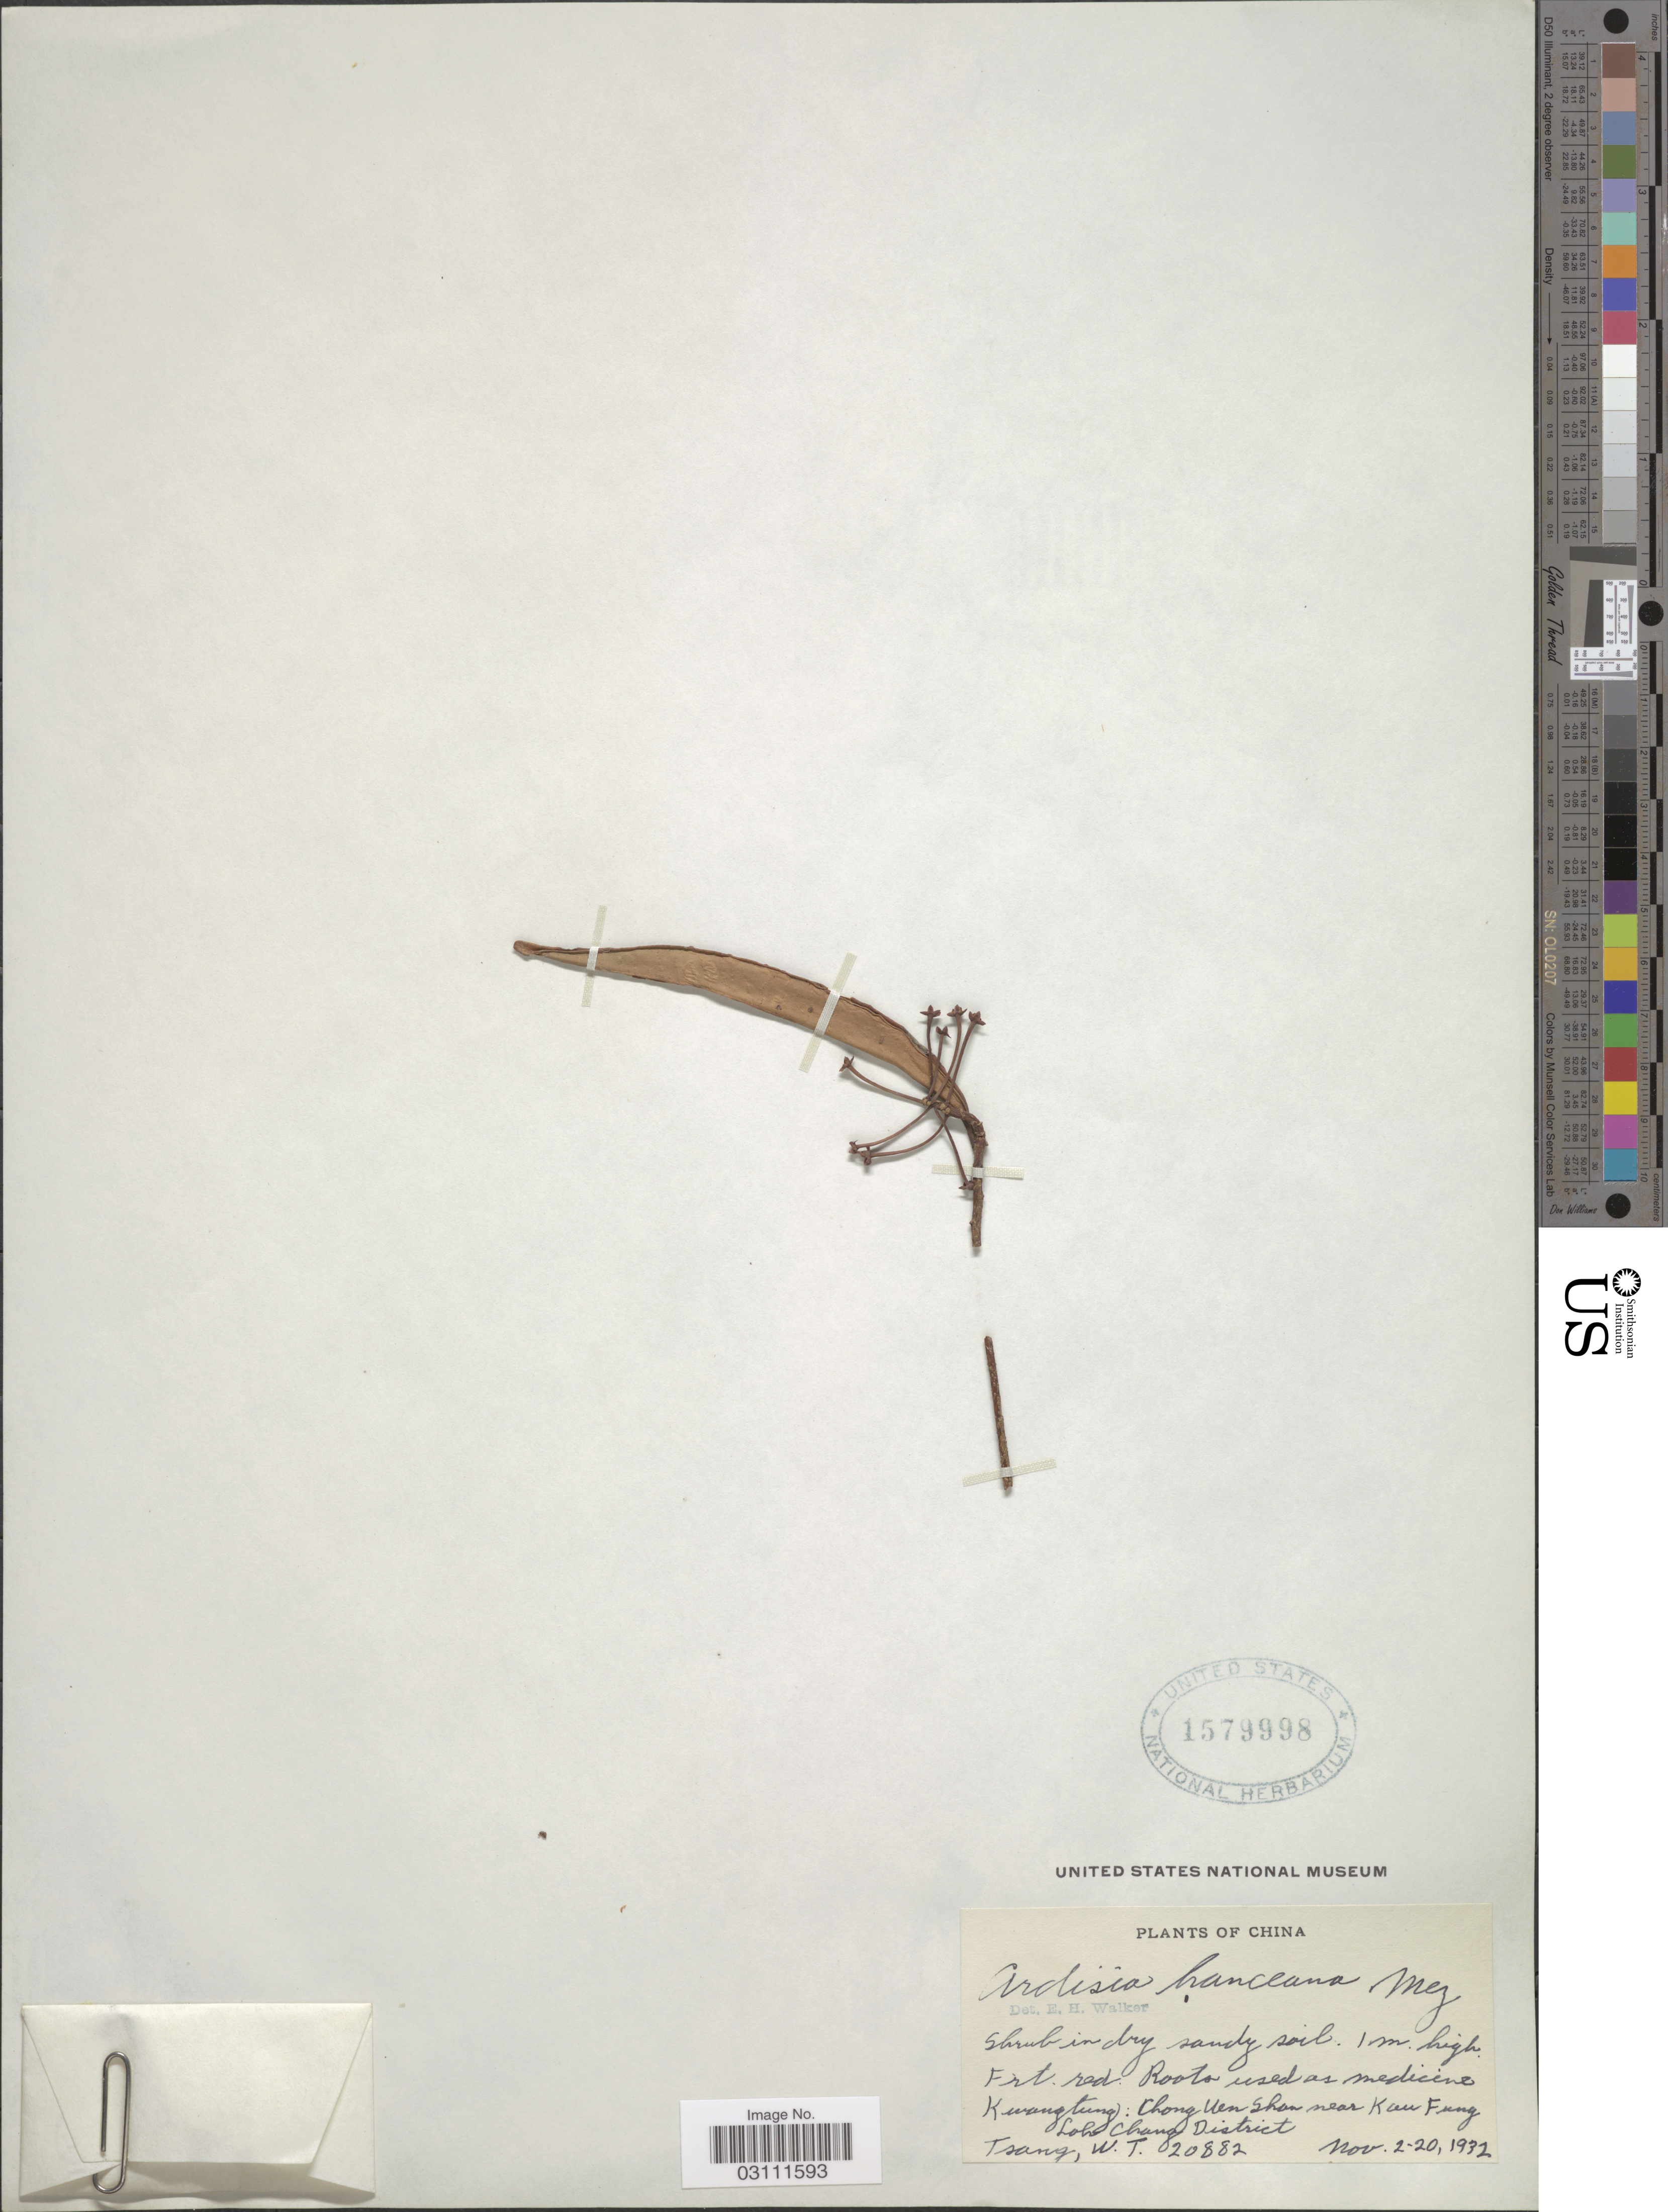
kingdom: Plantae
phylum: Tracheophyta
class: Magnoliopsida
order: Ericales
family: Primulaceae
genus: Ardisia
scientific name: Ardisia hanceana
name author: Mez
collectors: W. T. Tsang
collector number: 20882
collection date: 1932-11-02/1932-11-20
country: China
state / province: Guangdong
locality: Kwangtung: Chong Uen Shan near Kau Fung Loh Chang District.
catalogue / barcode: US 1579998